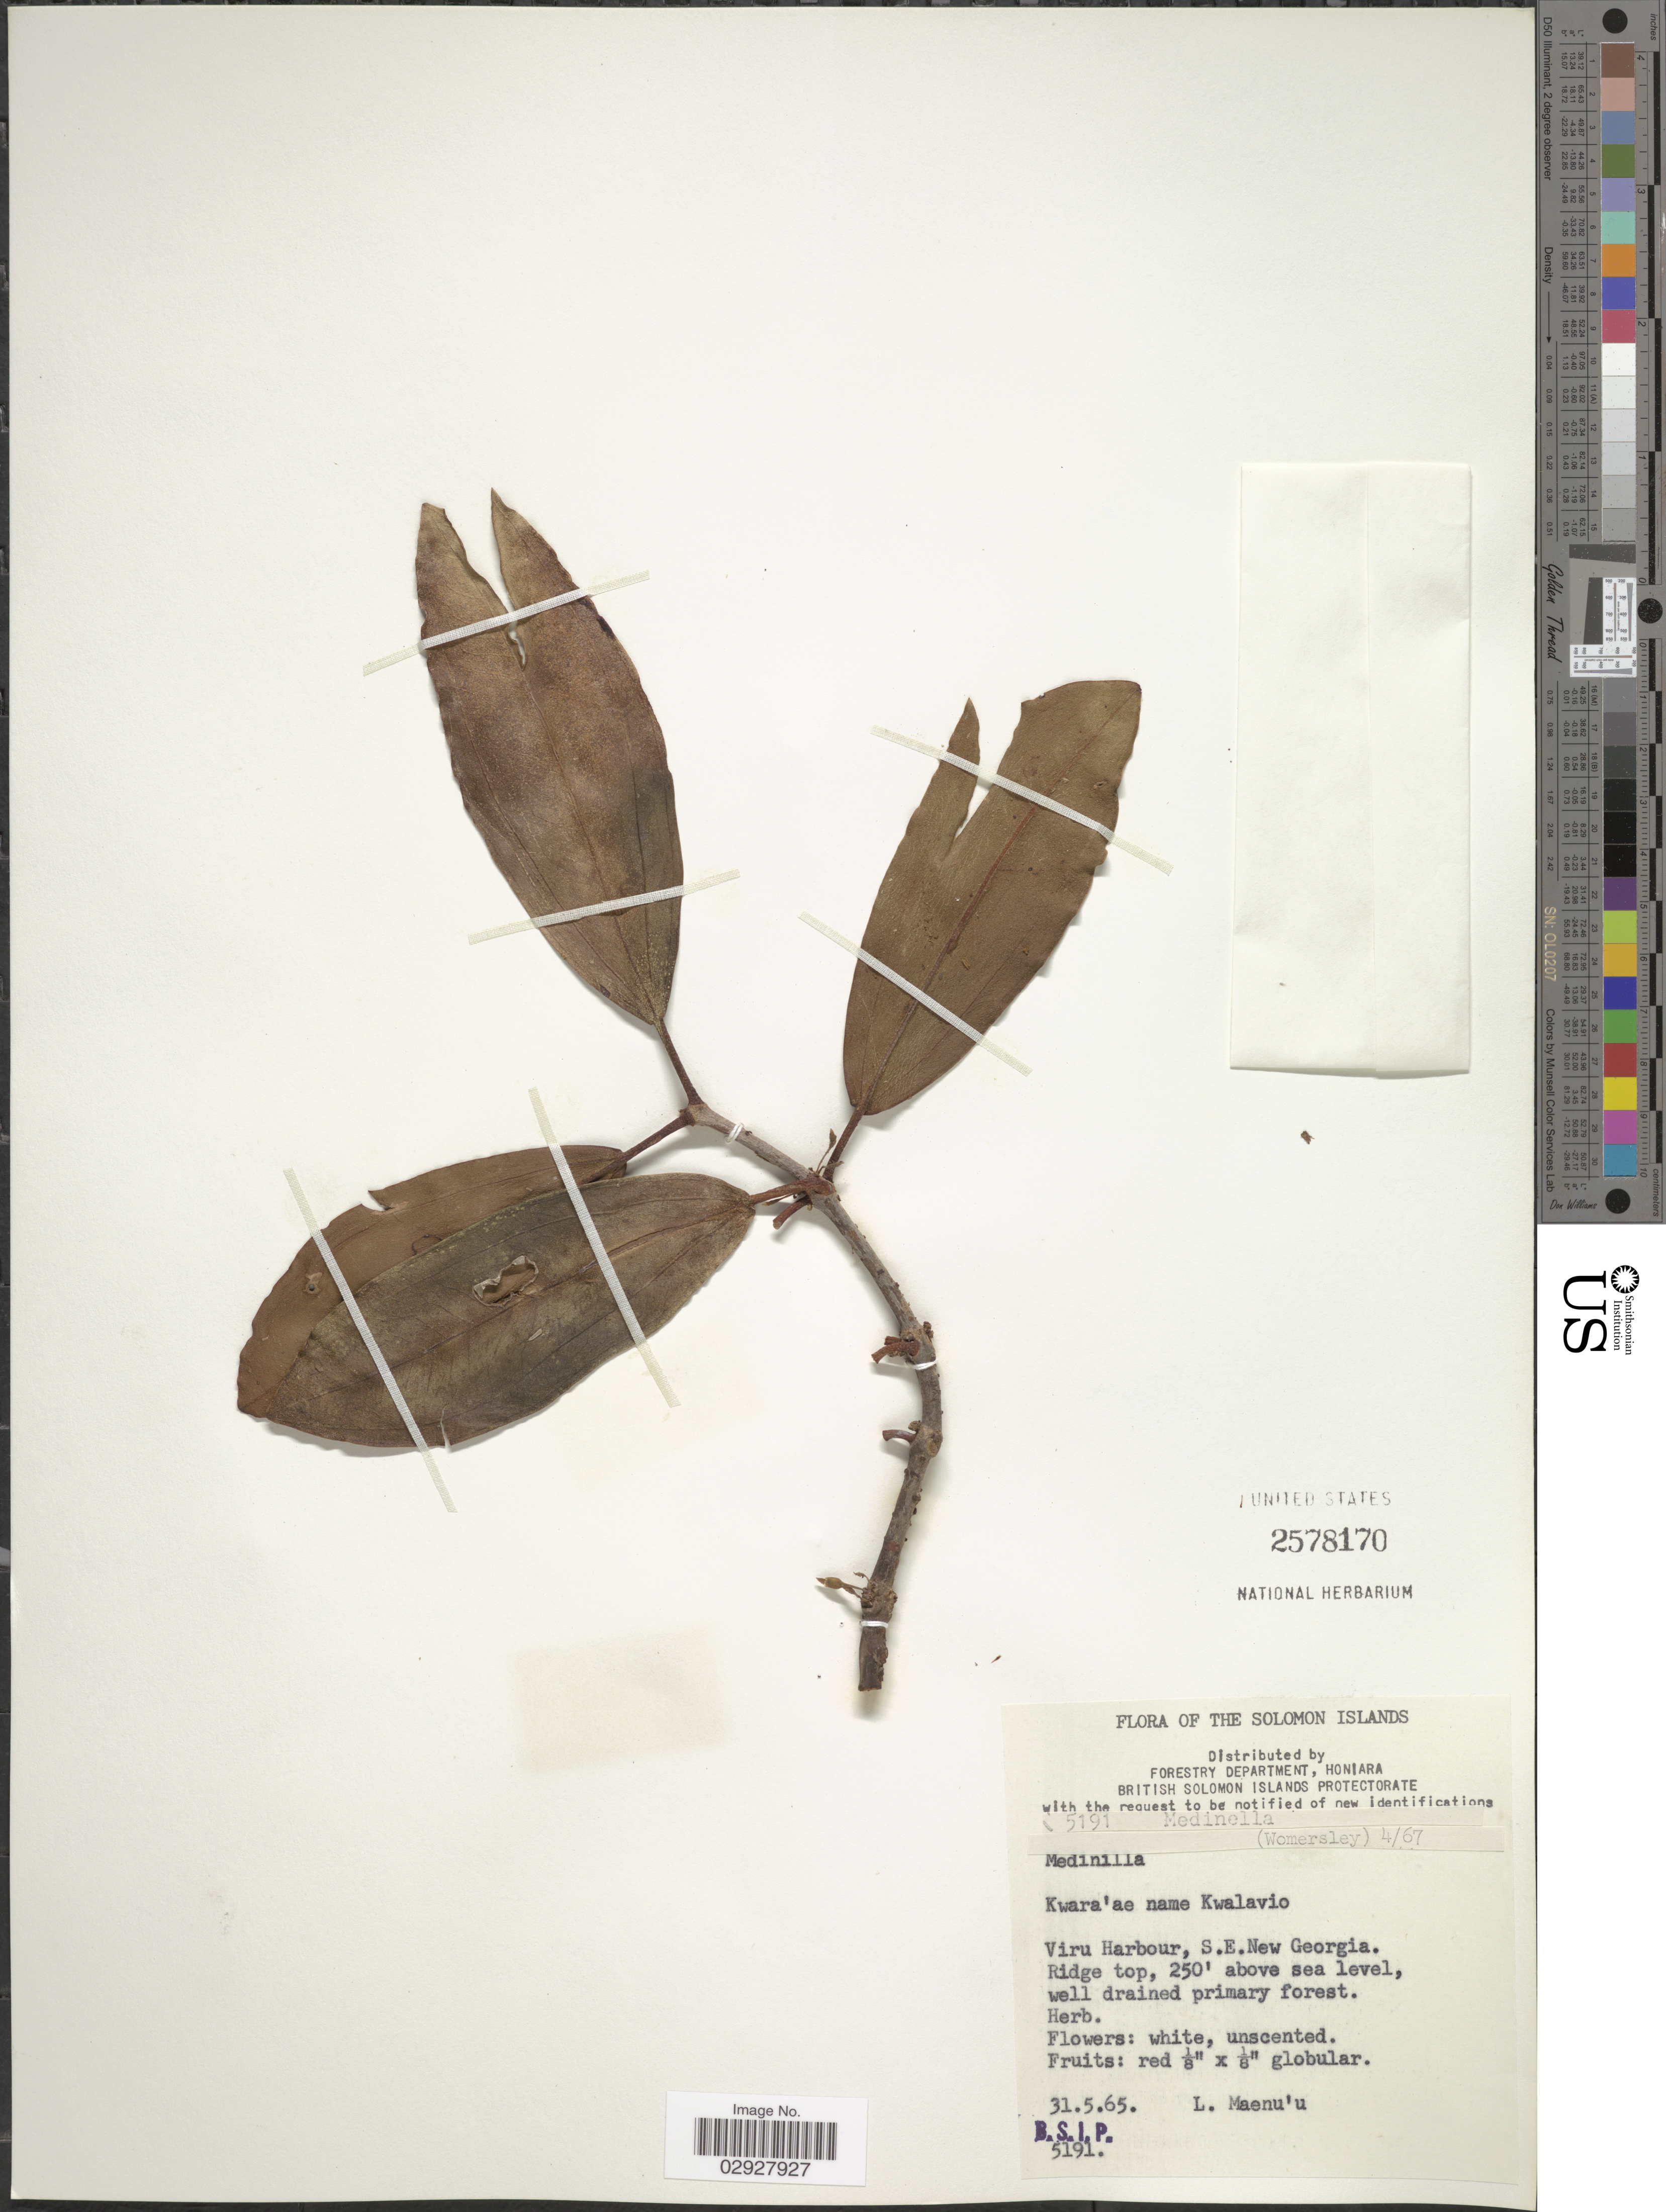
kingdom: Plantae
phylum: Tracheophyta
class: Magnoliopsida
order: Myrtales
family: Melastomataceae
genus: Medinilla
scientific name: Medinilla sp.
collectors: L. Maenu'u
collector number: B.S.I.P. 5191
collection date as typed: Transcribed d/m/y: 31/5/65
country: Solomon Islands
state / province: Solomon Islands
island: New Georgia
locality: The Solomon Islands, Viru Harbour, S.E. New Georgia, Ridge top.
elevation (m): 76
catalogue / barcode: US 2578170